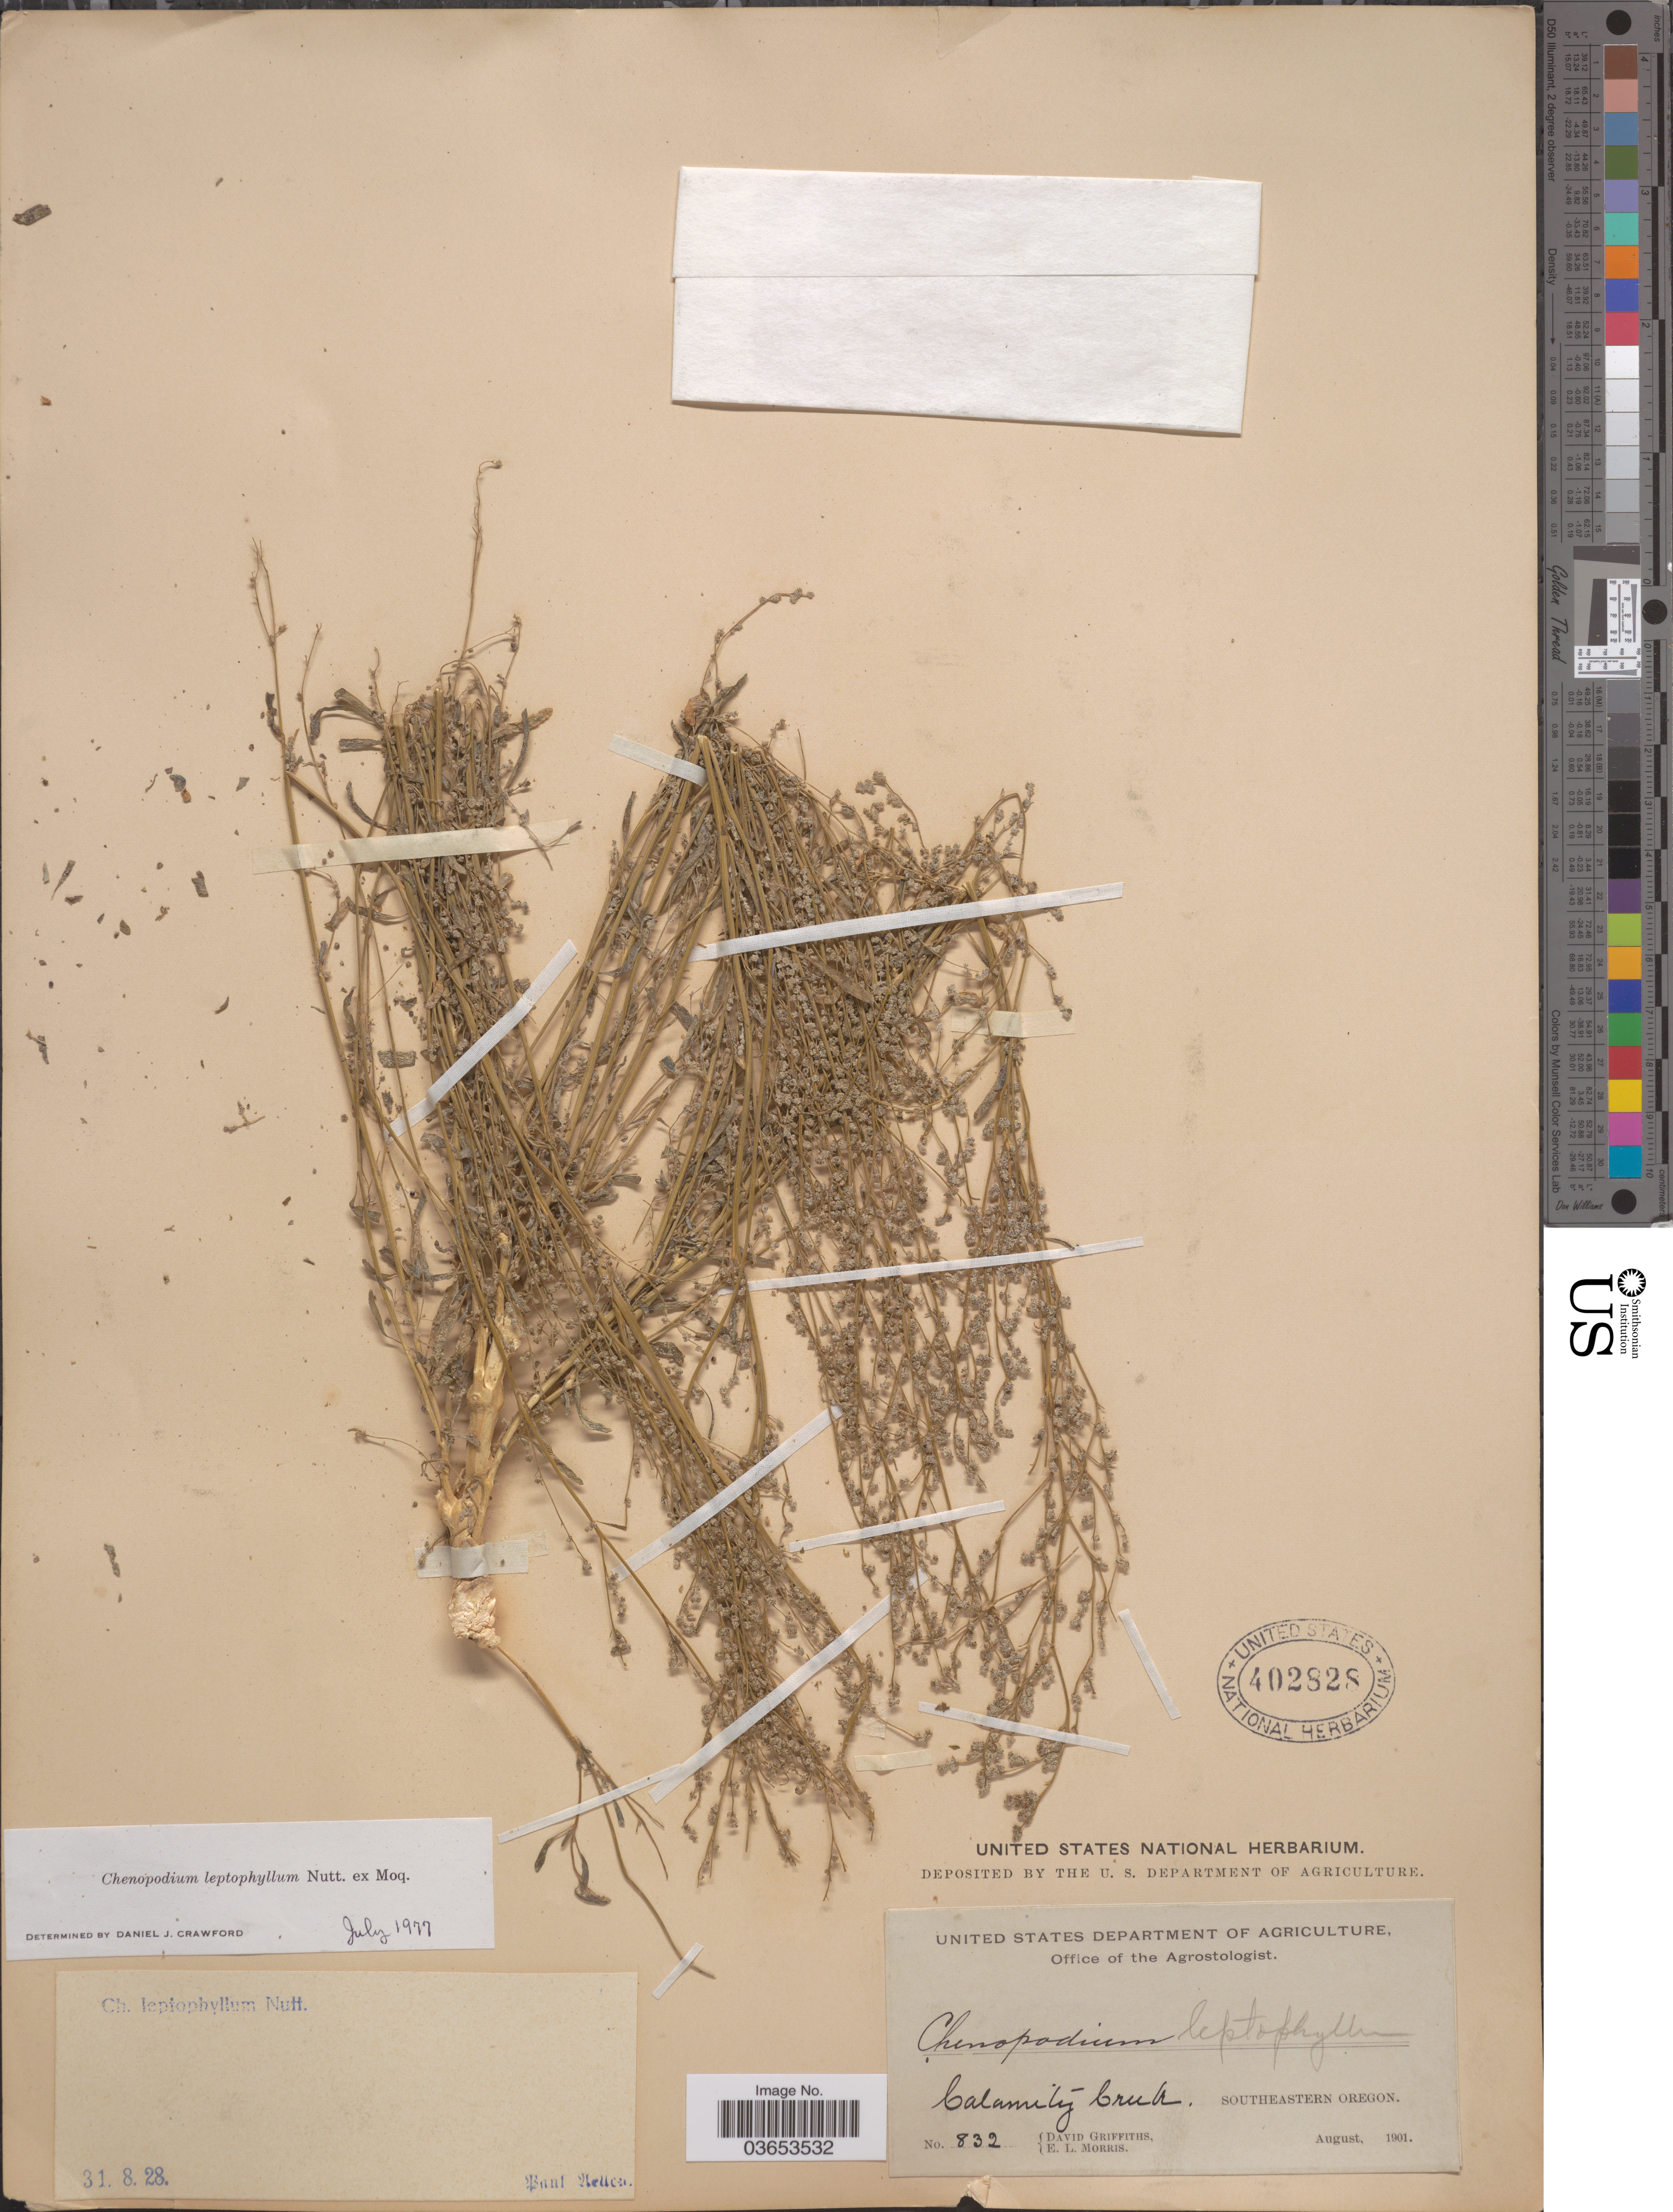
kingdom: Plantae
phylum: Tracheophyta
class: Magnoliopsida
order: Caryophyllales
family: Amaranthaceae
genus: Chenopodium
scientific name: Chenopodium leptophyllum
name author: (Moq.) Nutt. ex S. Watson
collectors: D. Griffiths & E. Morris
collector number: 832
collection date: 1901-08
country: United States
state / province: Oregon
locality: Southeastern Oregon. Calamity Creek.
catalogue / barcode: US 402828